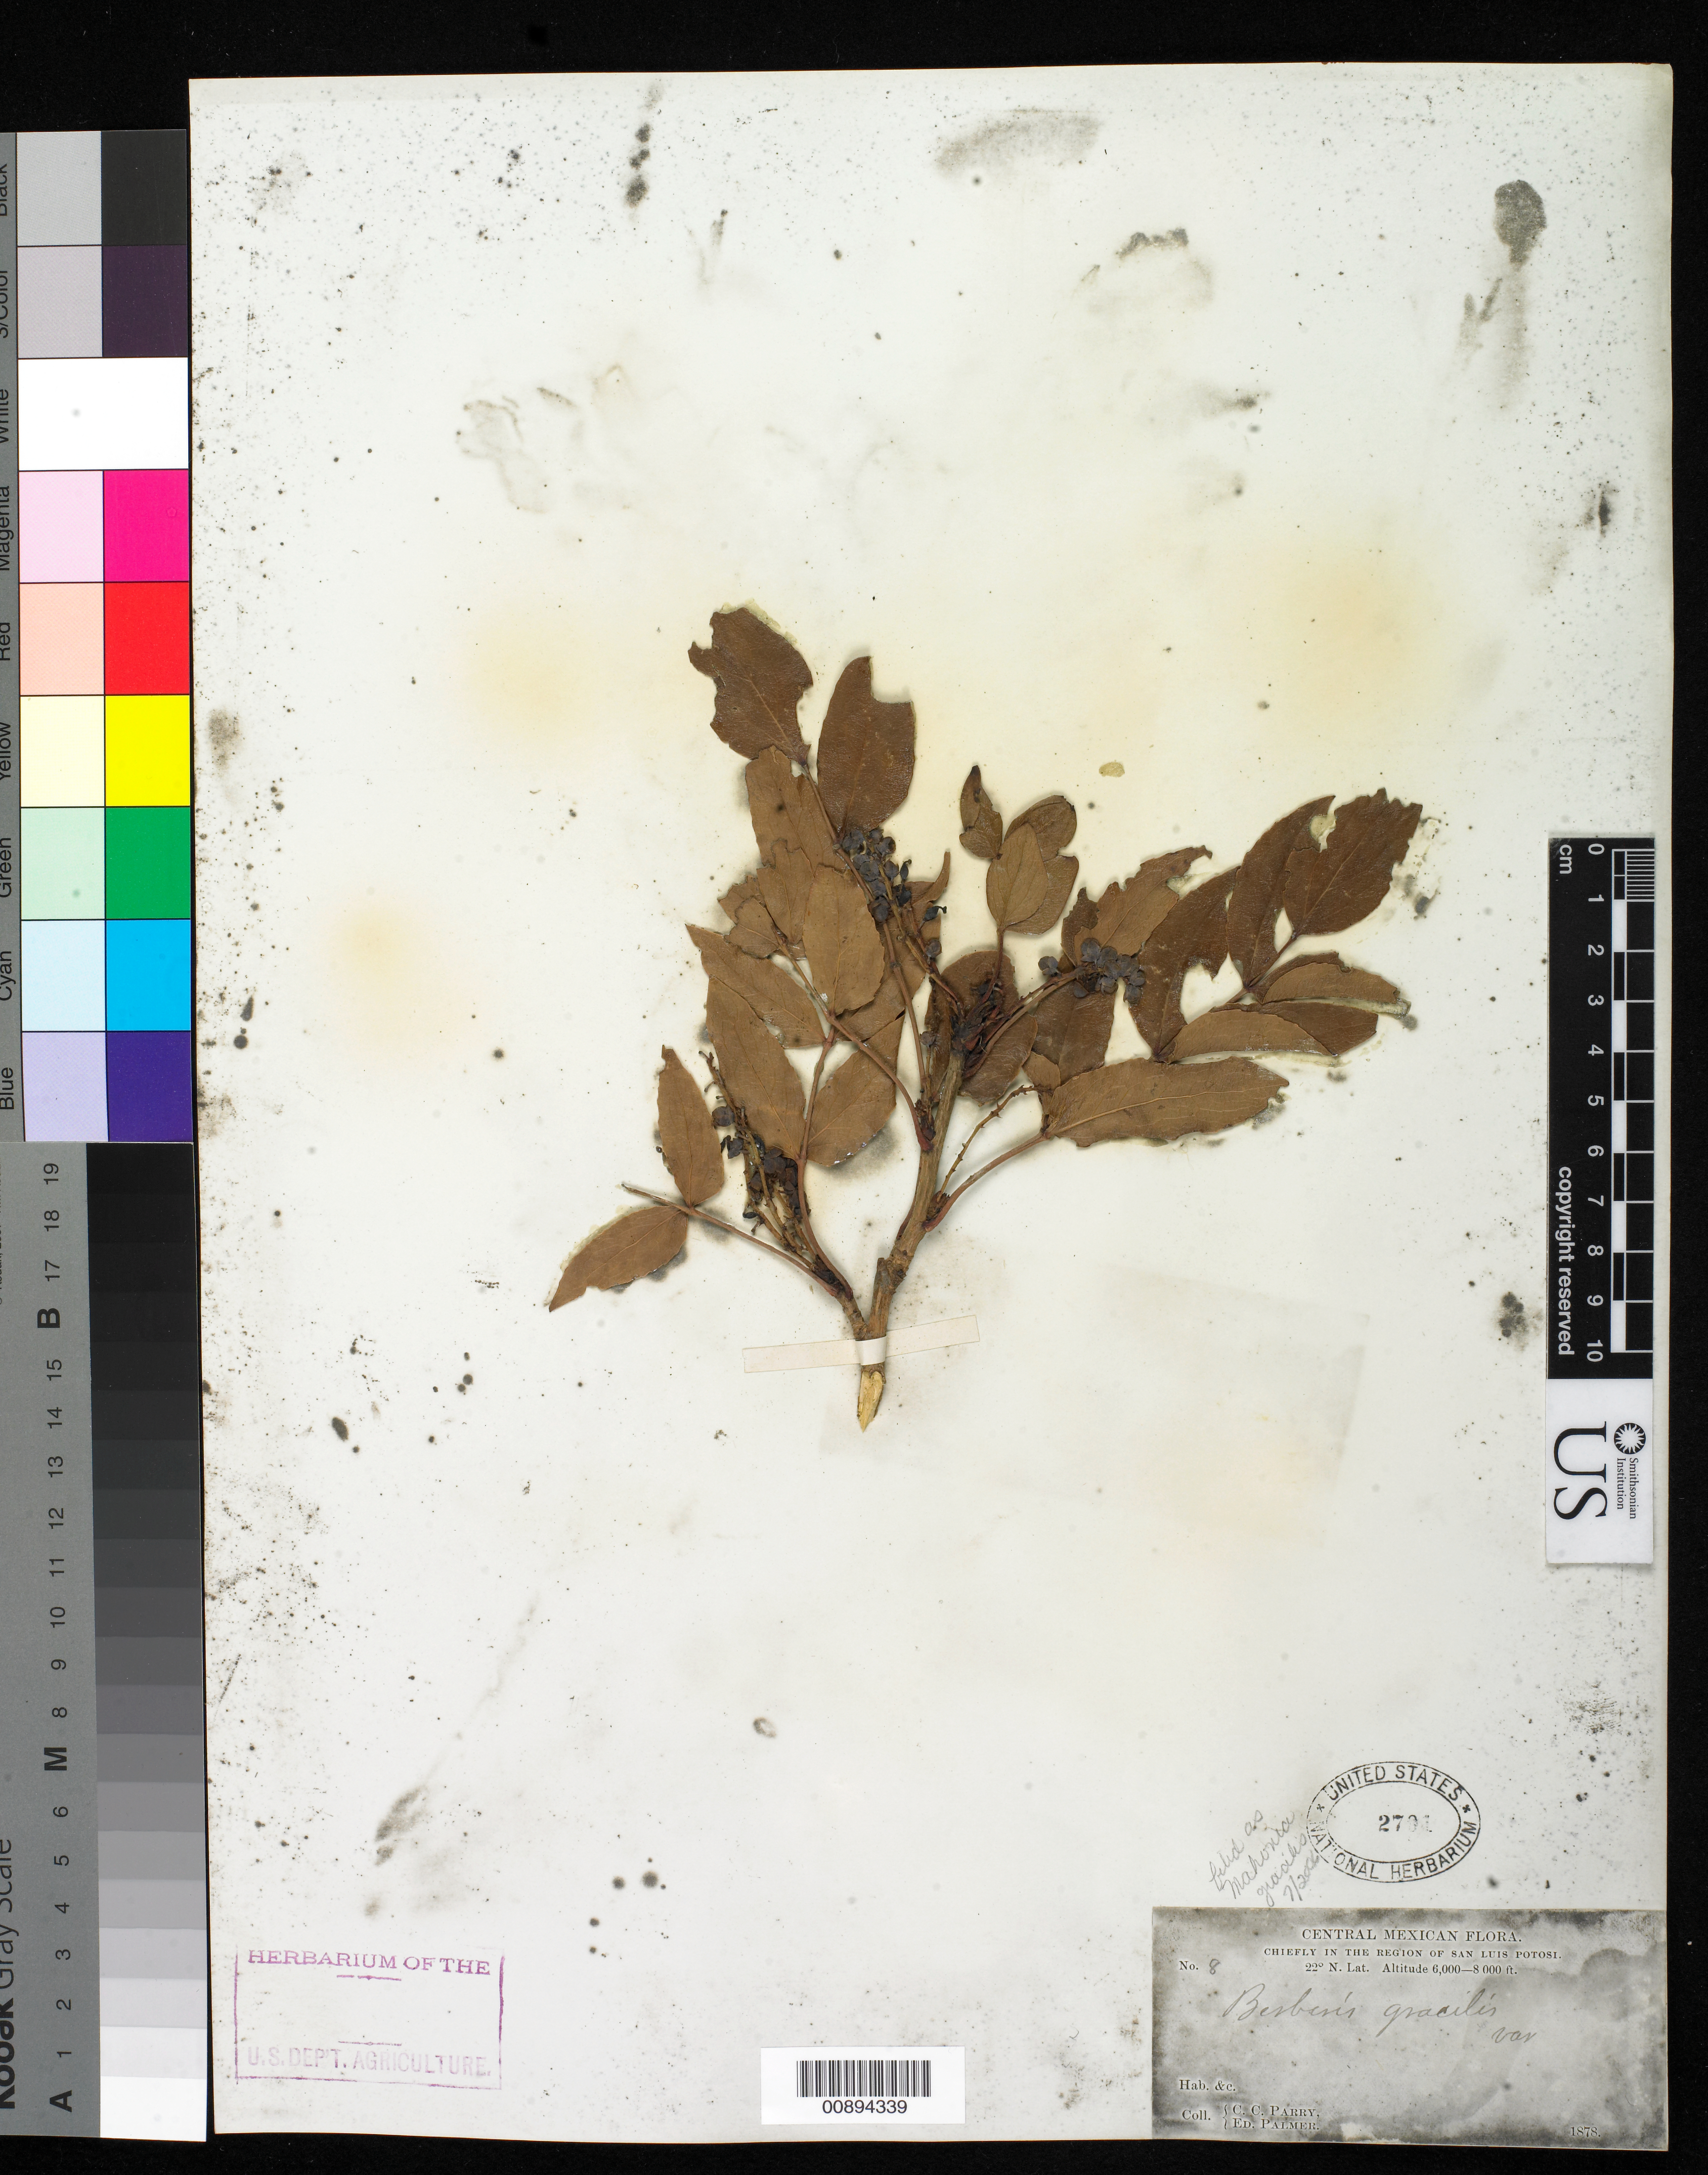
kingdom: Plantae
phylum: Tracheophyta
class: Magnoliopsida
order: Ranunculales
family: Berberidaceae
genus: Mahonia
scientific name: Mahonia gracilis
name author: (Benth.) Fedde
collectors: C. C. Parry & E. Palmer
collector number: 8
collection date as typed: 1878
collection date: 1878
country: Mexico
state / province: San Luis Potosí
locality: Chiefly in the region of San Luis Potosí.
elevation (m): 1829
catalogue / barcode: US 2701